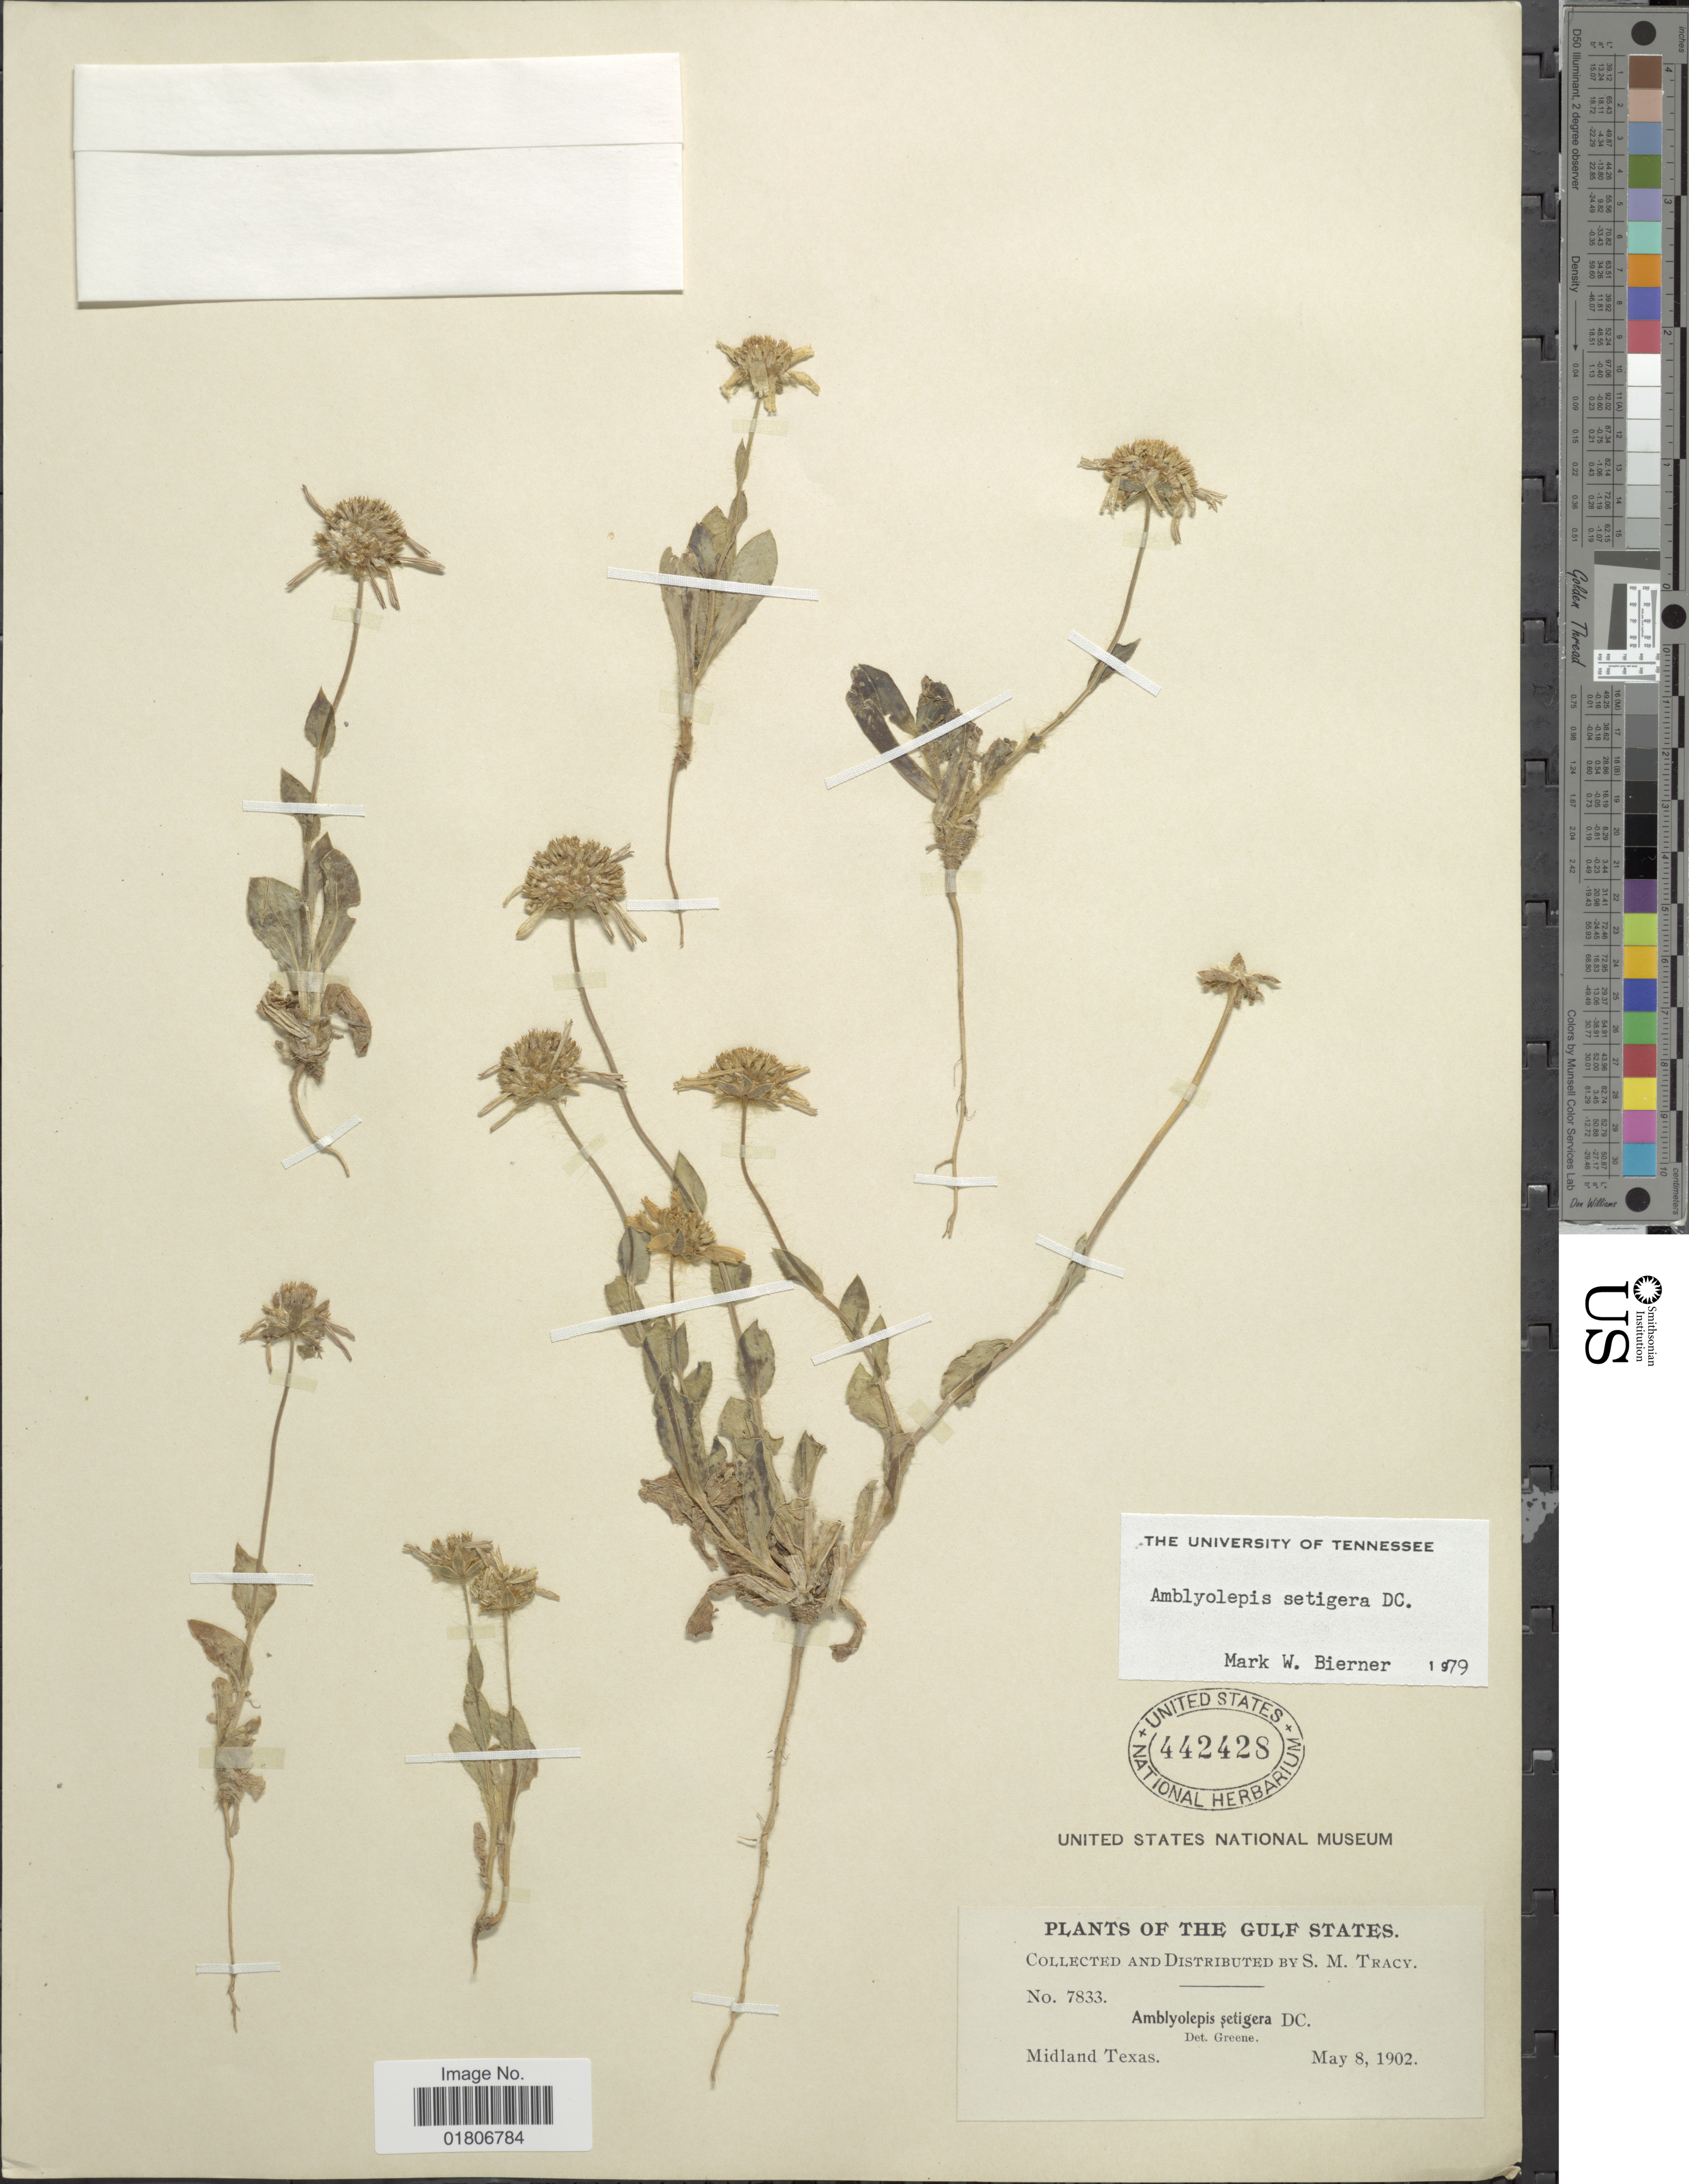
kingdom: Plantae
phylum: Tracheophyta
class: Magnoliopsida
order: Asterales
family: Asteraceae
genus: Amblyolepis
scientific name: Amblyolepis setigera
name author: DC.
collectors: S. M. Tracy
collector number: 7833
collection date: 1902-05-08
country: United States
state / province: Texas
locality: The Gulf States. Midland Texas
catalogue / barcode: US 442428